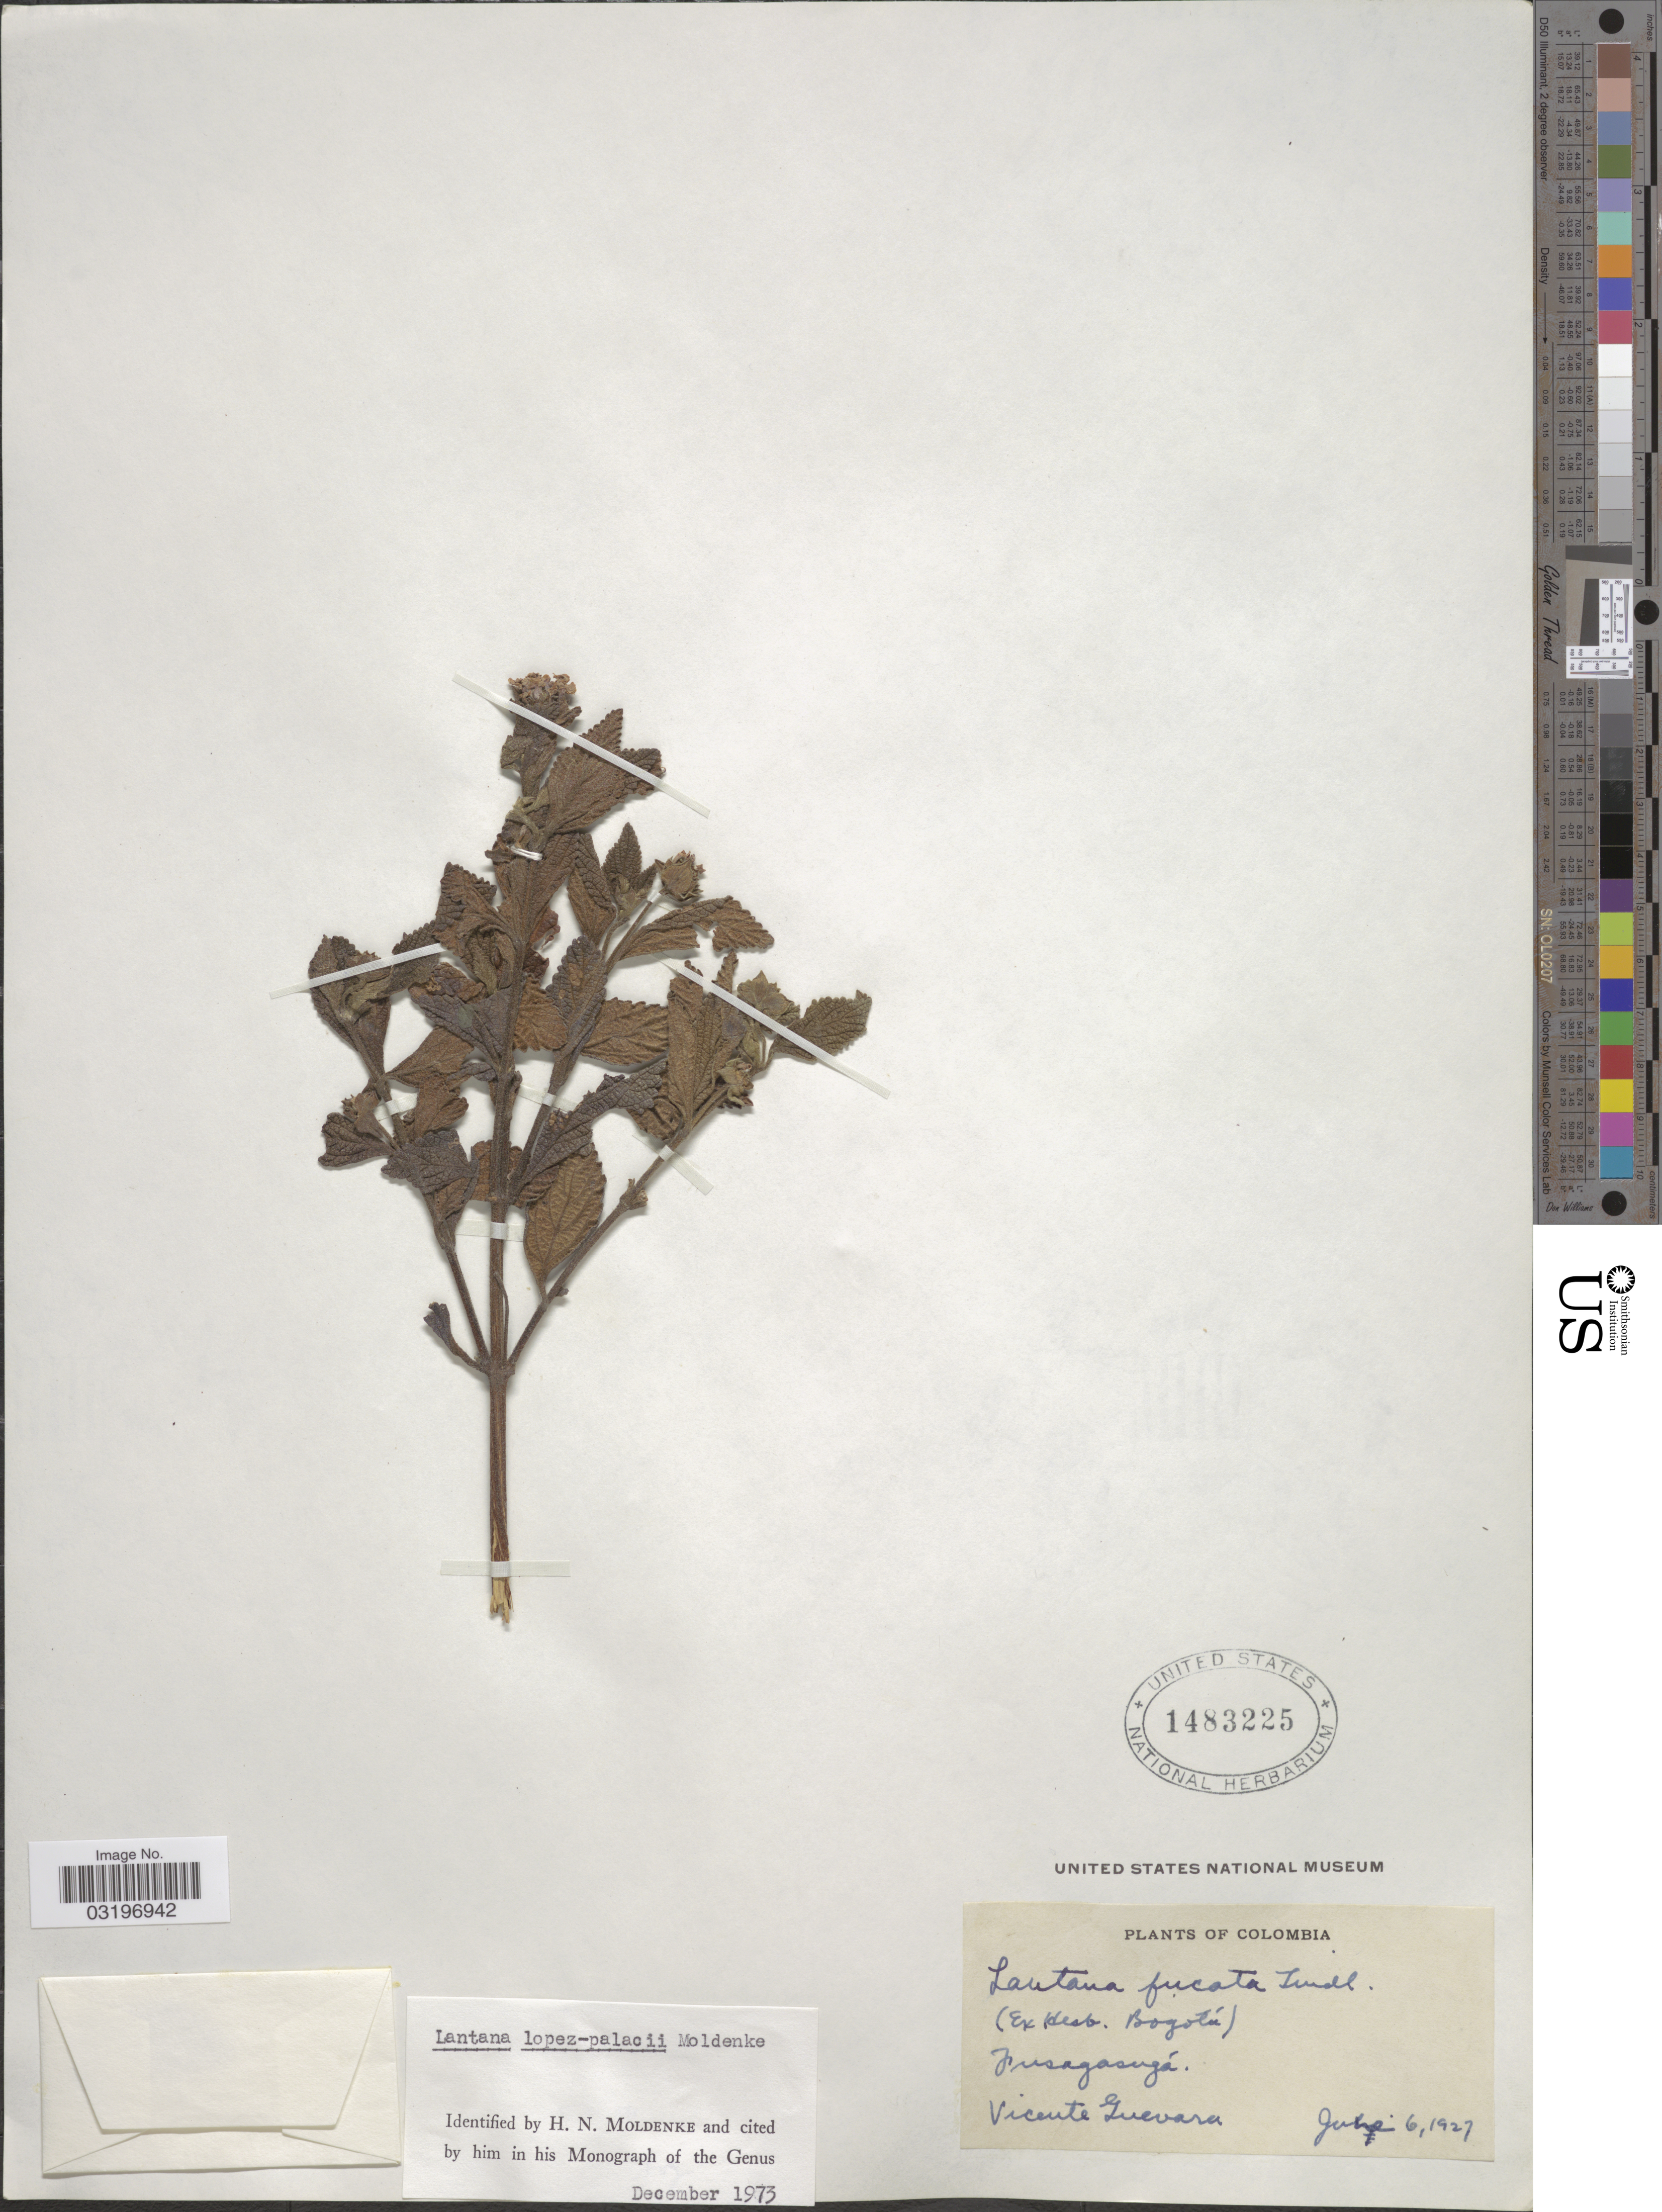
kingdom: Plantae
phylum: Tracheophyta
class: Magnoliopsida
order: Lamiales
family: Verbenaceae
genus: Lantana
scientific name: Lantana lopez-palacii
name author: Moldenke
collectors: V. Guevara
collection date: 1927-06-06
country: Colombia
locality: Fusagasugá.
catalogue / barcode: US 1483225